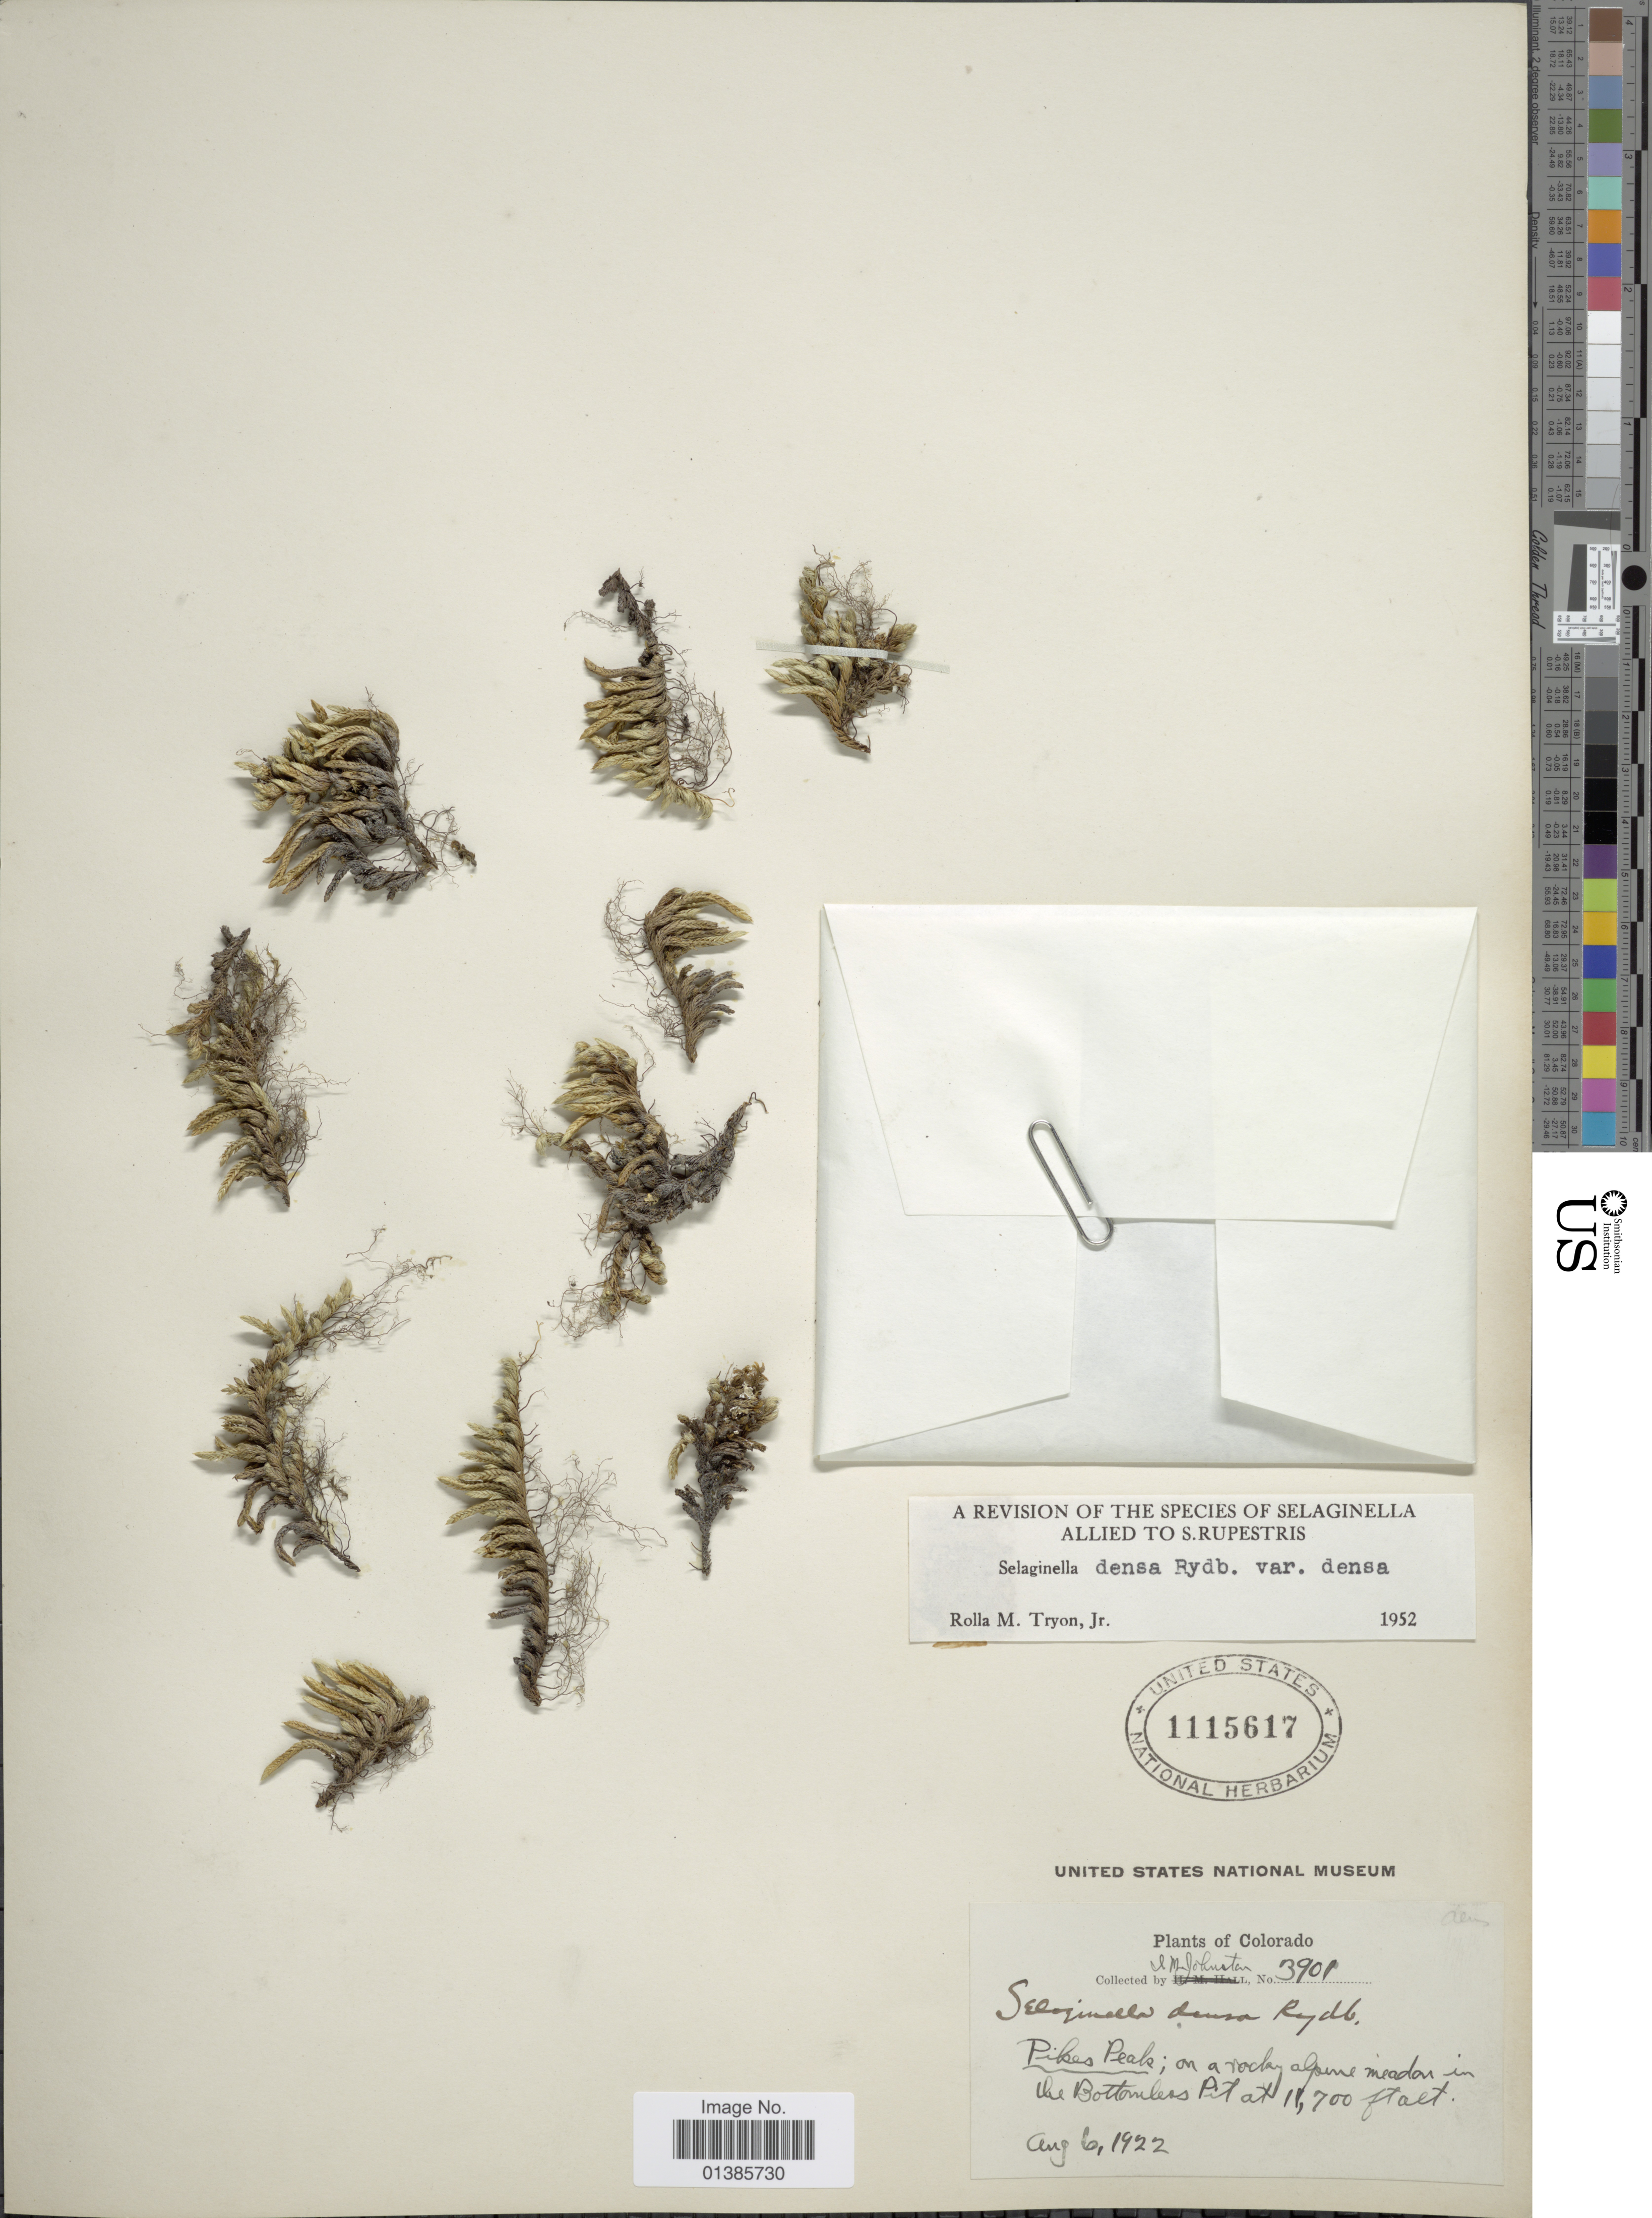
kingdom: Plantae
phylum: Tracheophyta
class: Lycopodiopsida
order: Selaginellales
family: Selaginellaceae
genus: Selaginella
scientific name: Selaginella densa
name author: Rydb.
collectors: I.M. Johnston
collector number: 3901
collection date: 1922-08-06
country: United States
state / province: Colorado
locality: Pikes Peak; on a rocky alpine meadow in the Bottomless Pit.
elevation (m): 3566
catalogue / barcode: US 1115617